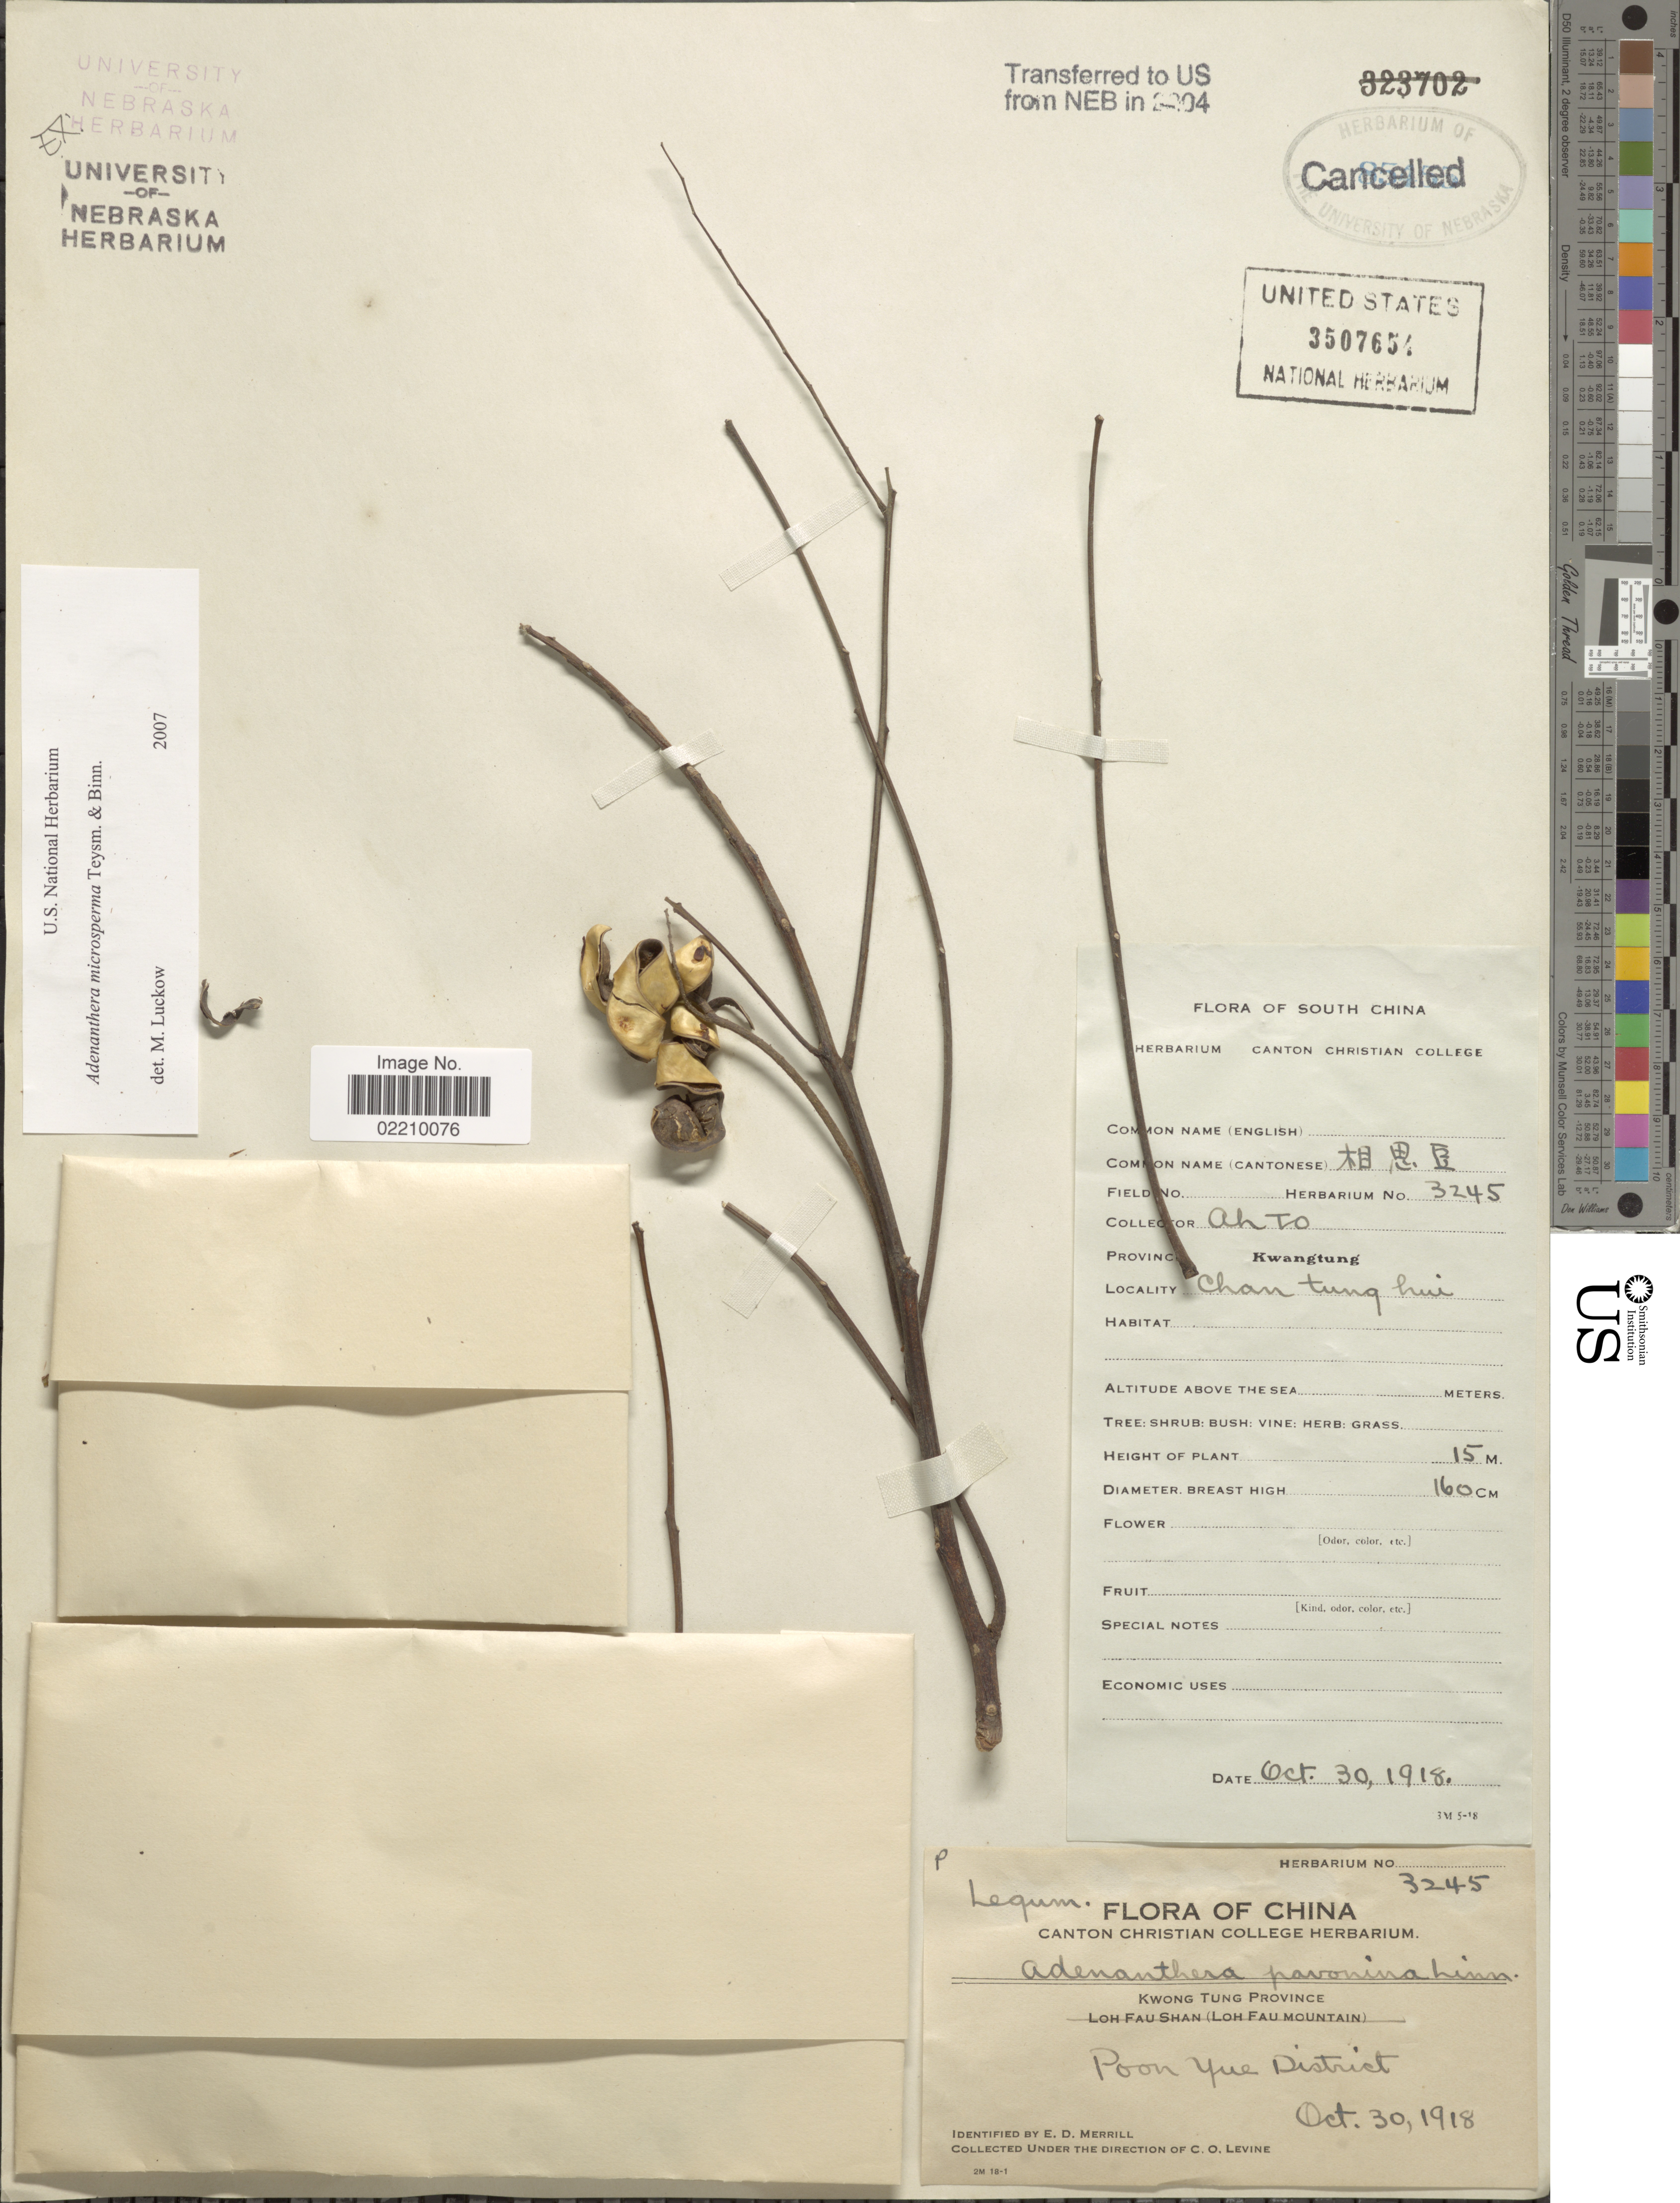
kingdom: Plantae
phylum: Tracheophyta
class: Magnoliopsida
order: Fabales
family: Fabaceae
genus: Adenanthera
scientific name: Adenanthera microsperma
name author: Teysm. & Binn.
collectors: A. To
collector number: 3245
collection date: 1918-10-30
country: China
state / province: Guangdong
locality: Kwong Tung Province, Loh Fau Shan (Loh Fau Mountain), Chang Tung Hui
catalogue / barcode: US 3507654